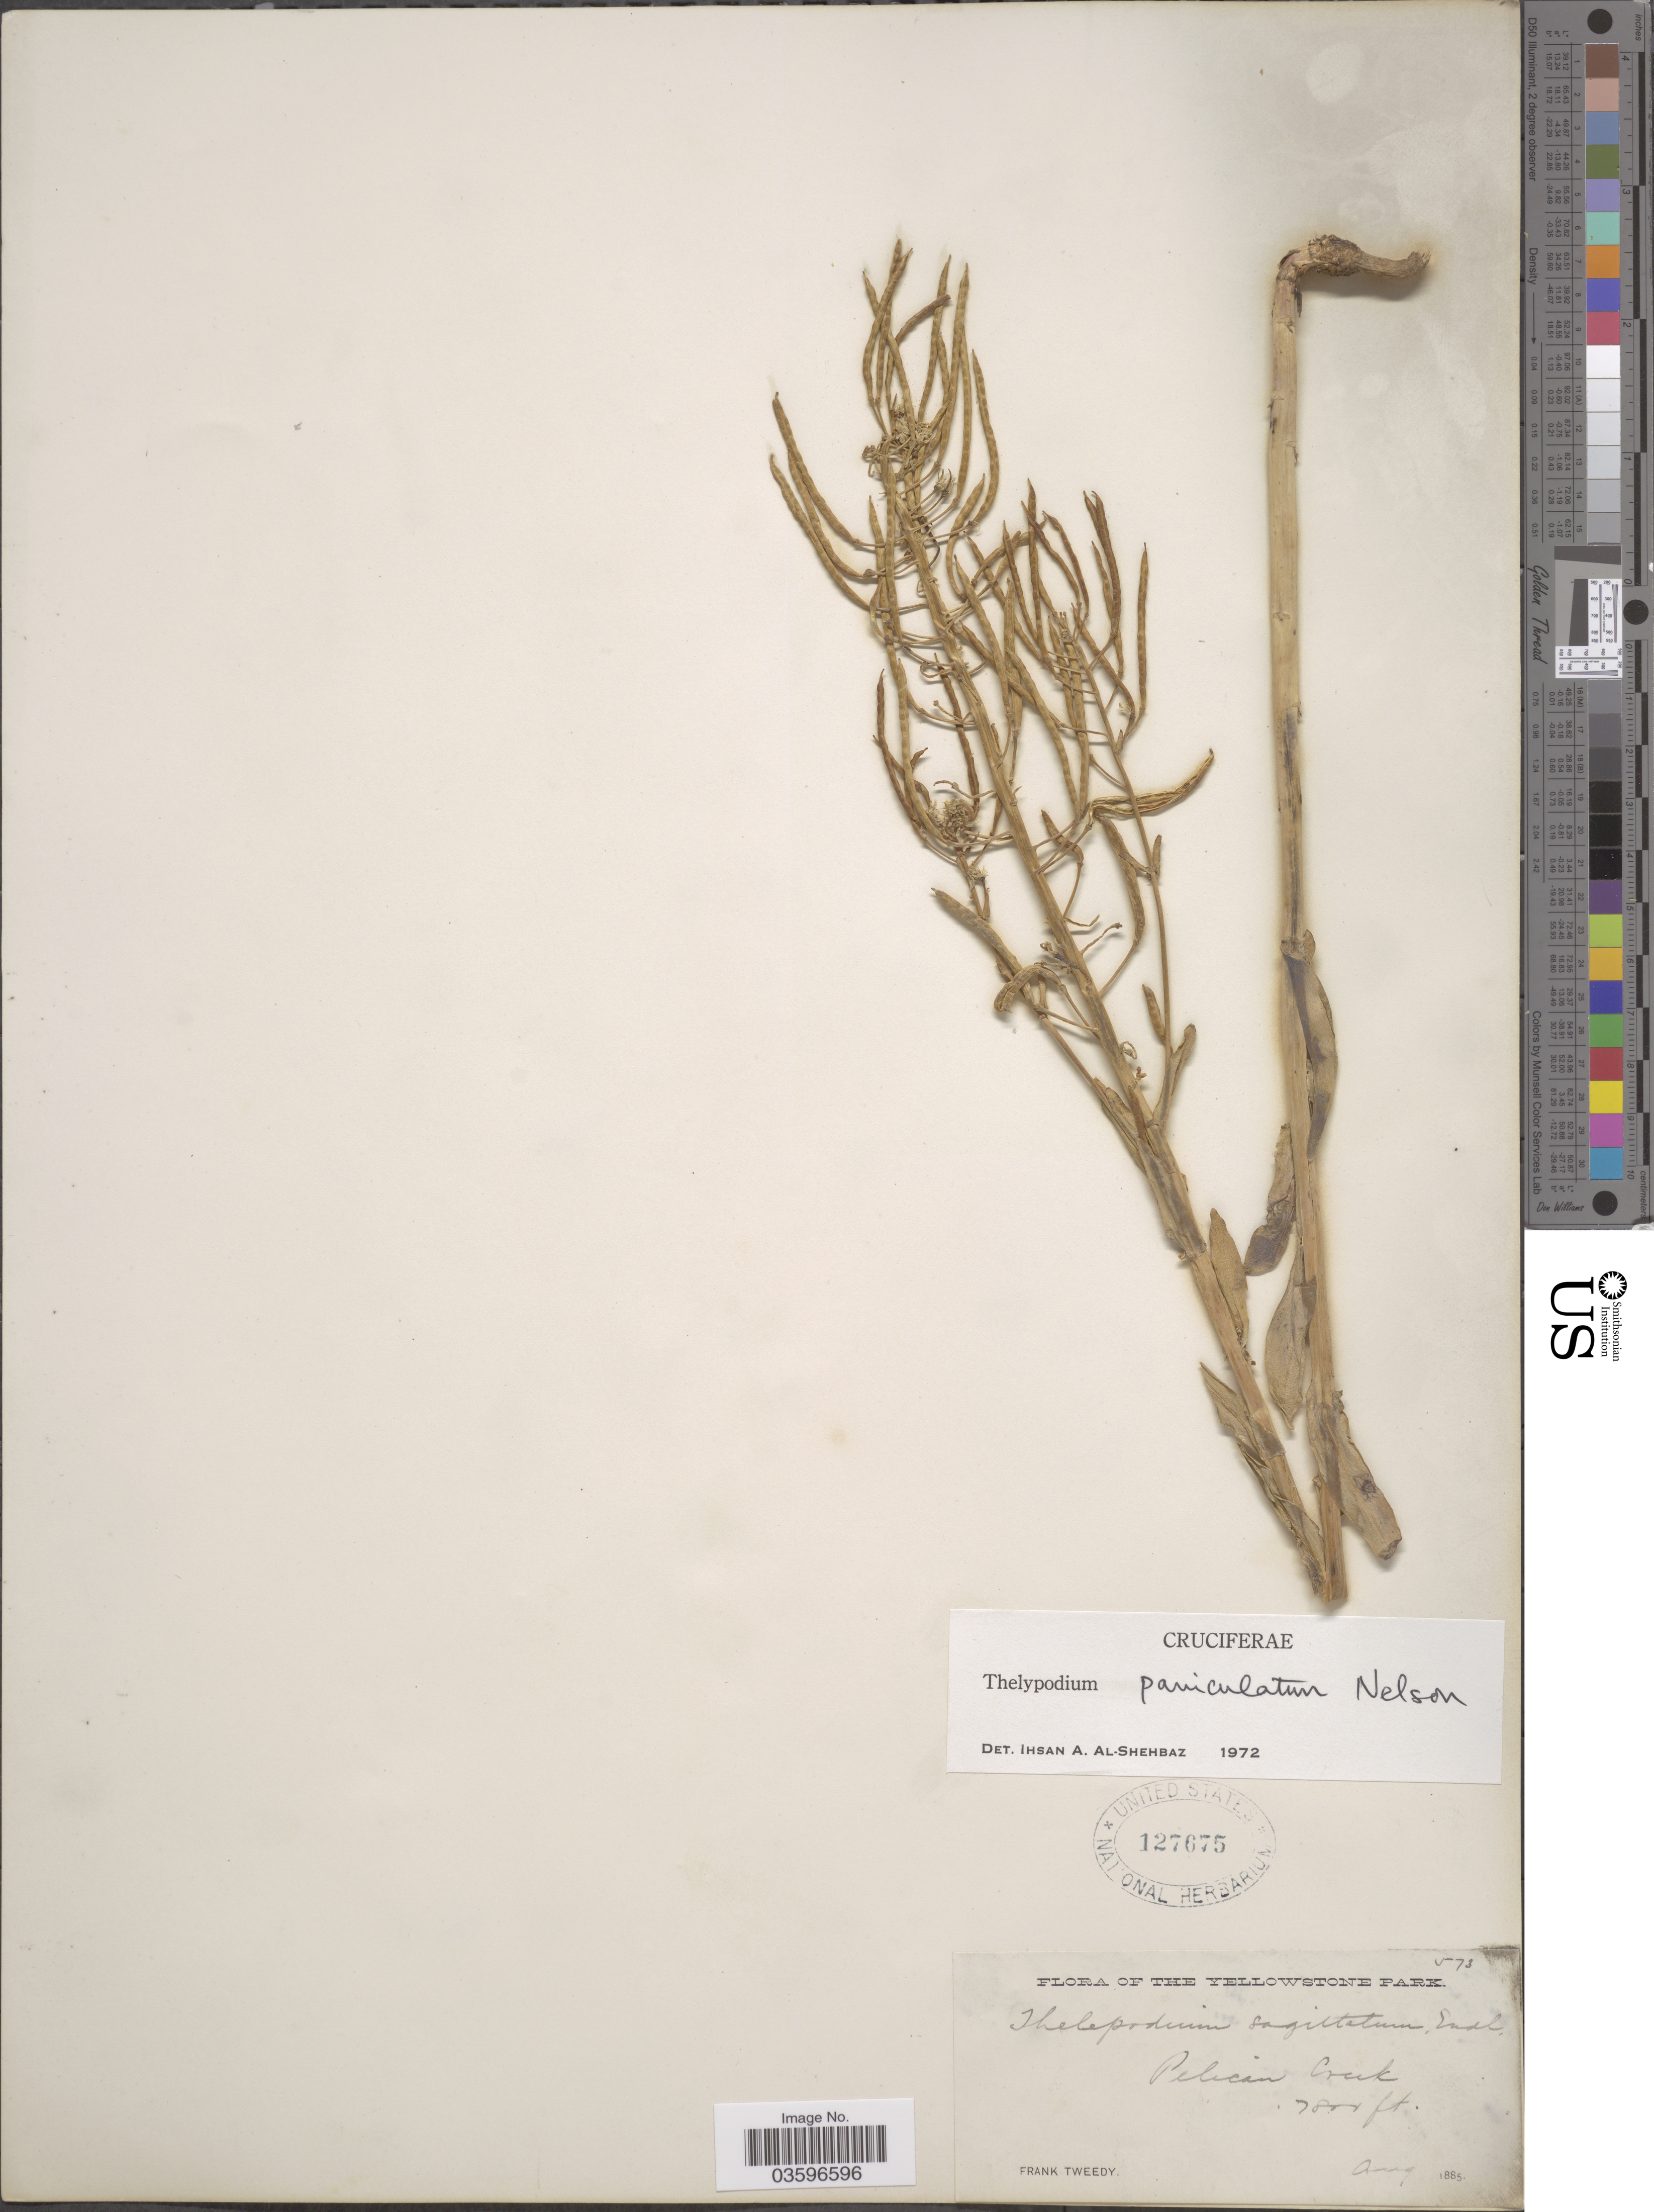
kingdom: Plantae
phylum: Tracheophyta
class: Magnoliopsida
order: Brassicales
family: Brassicaceae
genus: Thelypodium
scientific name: Thelypodium paniculatum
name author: A. Nelson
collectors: F. Tweedy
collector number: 573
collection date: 1885-08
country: United States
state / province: Wyoming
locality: The Yellowstone Park. Pelican Creek.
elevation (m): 2377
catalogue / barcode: US 127675